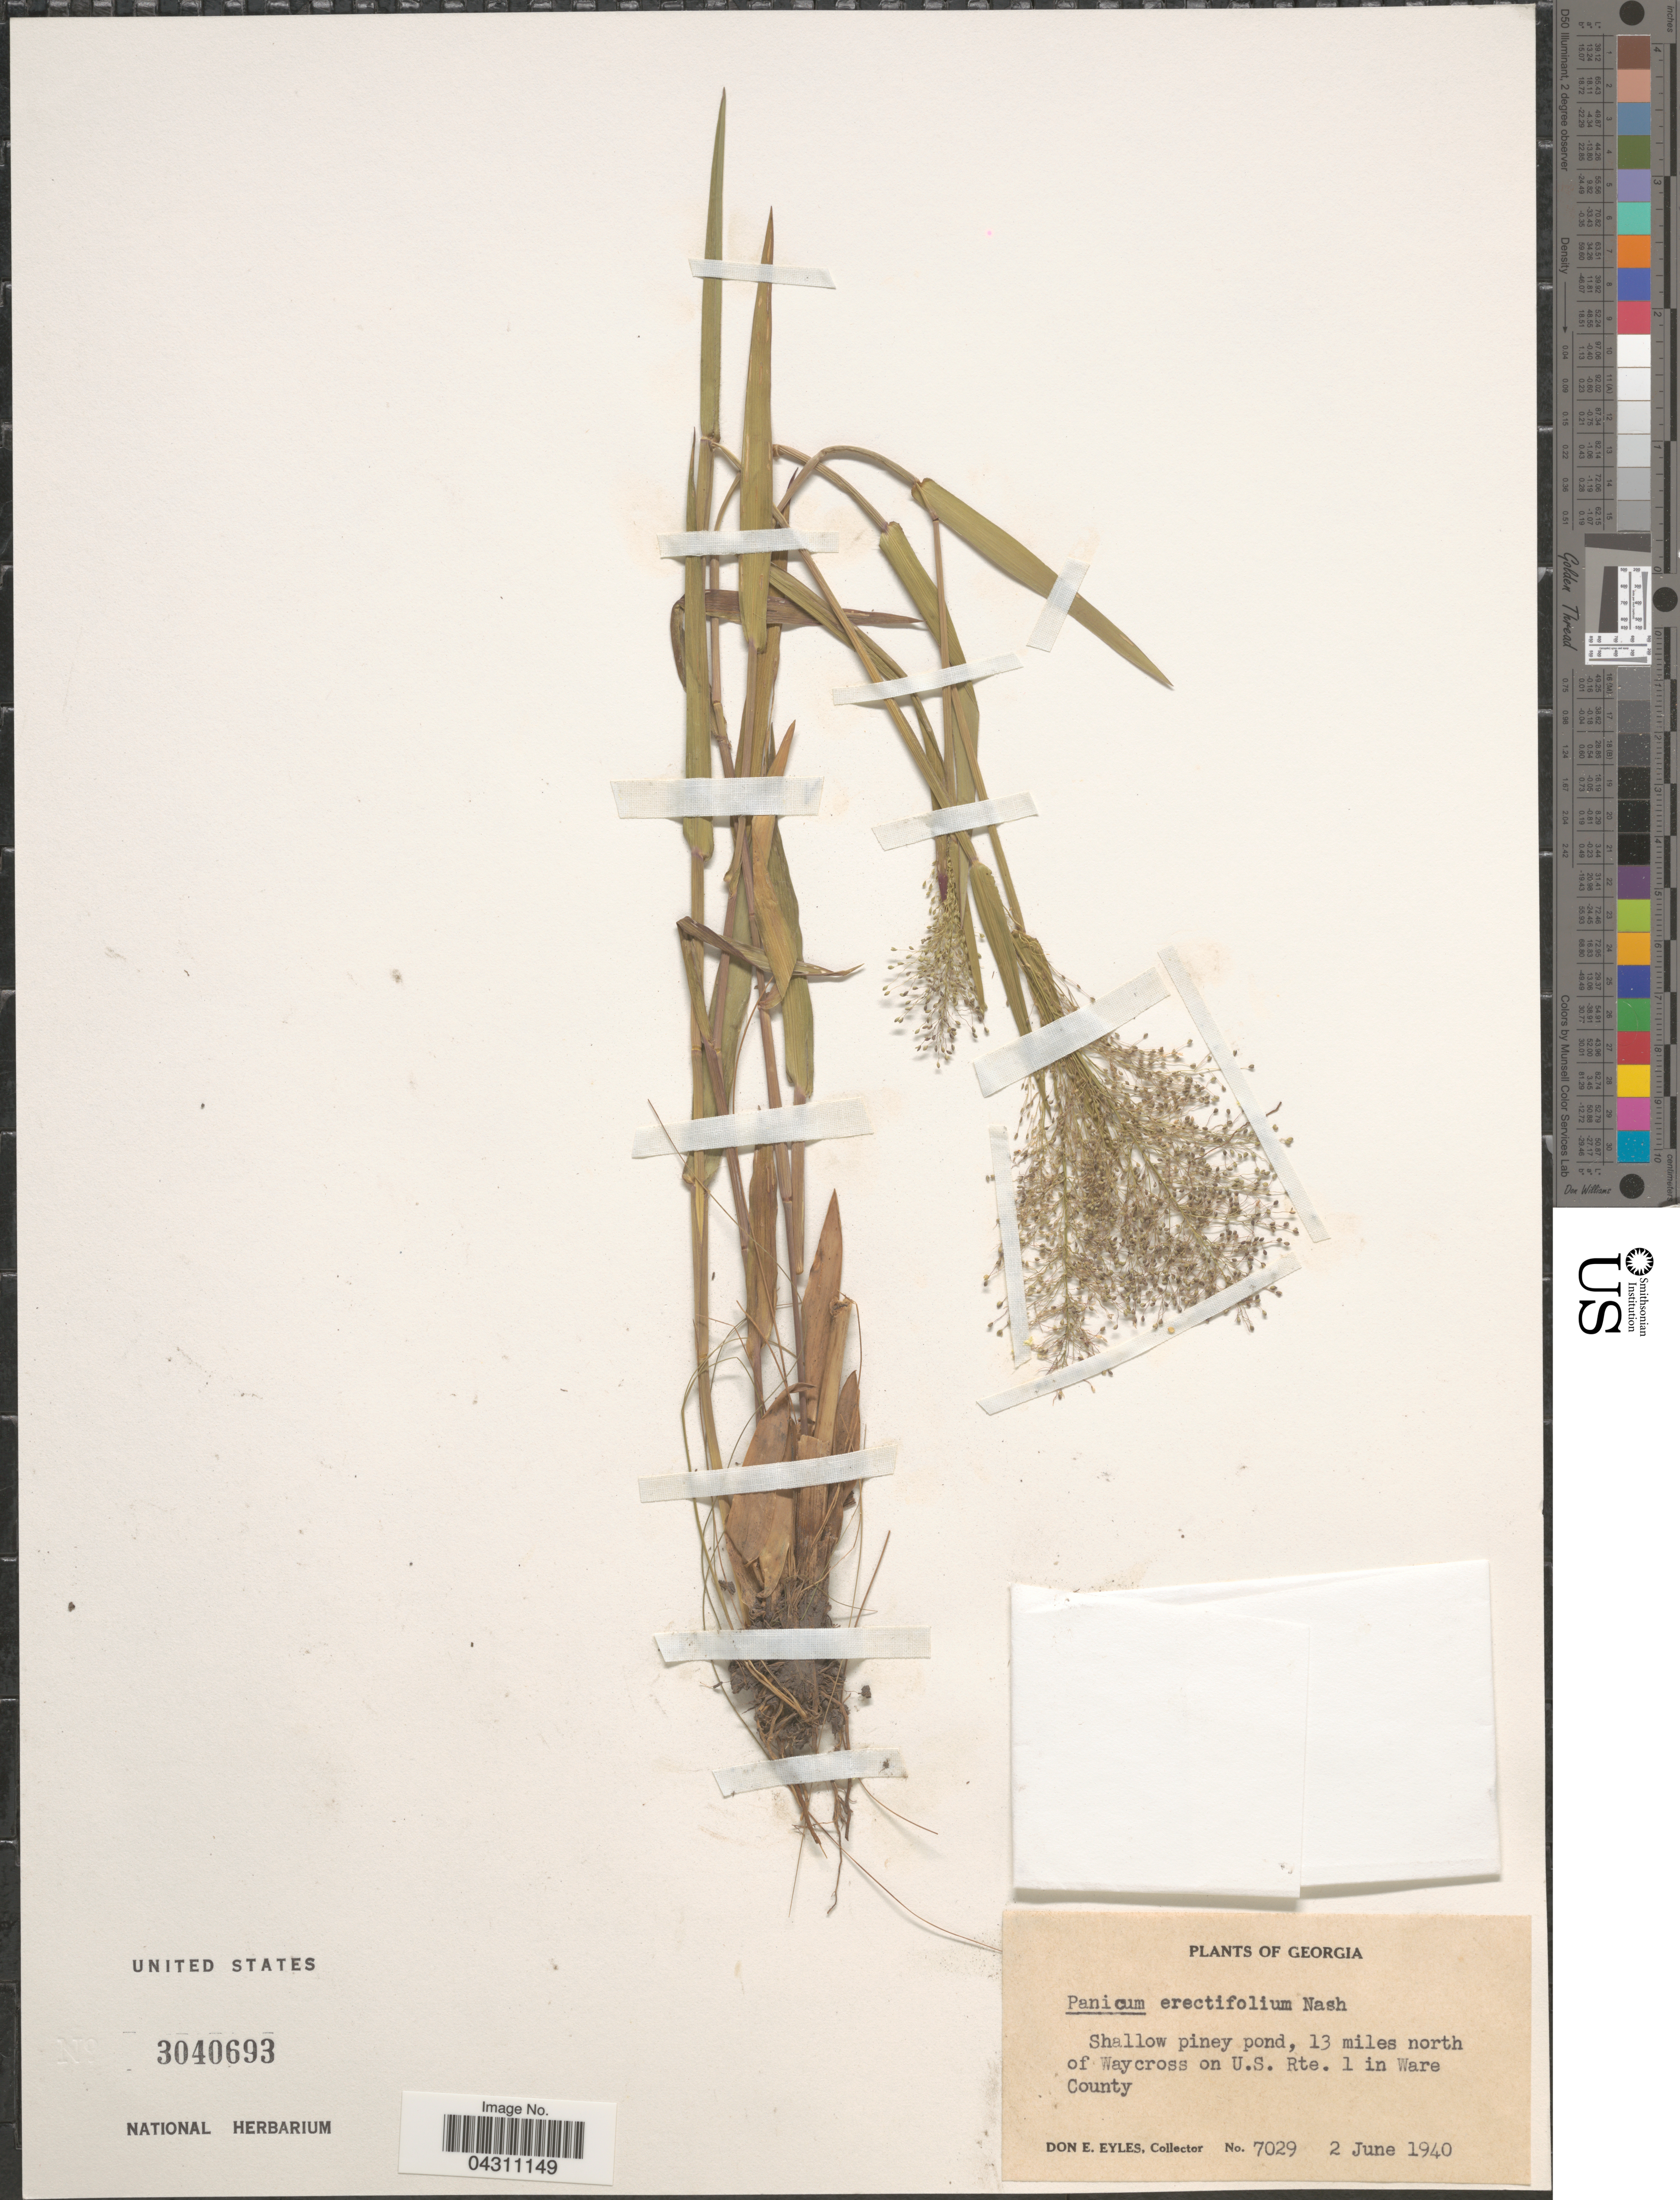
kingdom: Plantae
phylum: Tracheophyta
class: Liliopsida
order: Poales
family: Poaceae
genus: Dichanthelium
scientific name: Dichanthelium sphaerocarpon var. floridanum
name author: (Vasey) Davidse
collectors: D. Eyles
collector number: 7029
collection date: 1940-06-02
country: United States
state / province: Georgia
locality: Shallow piney pond, 13 miles north of Waycross on U.S. Rte. 1 in Ware County.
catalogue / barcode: US 3040693